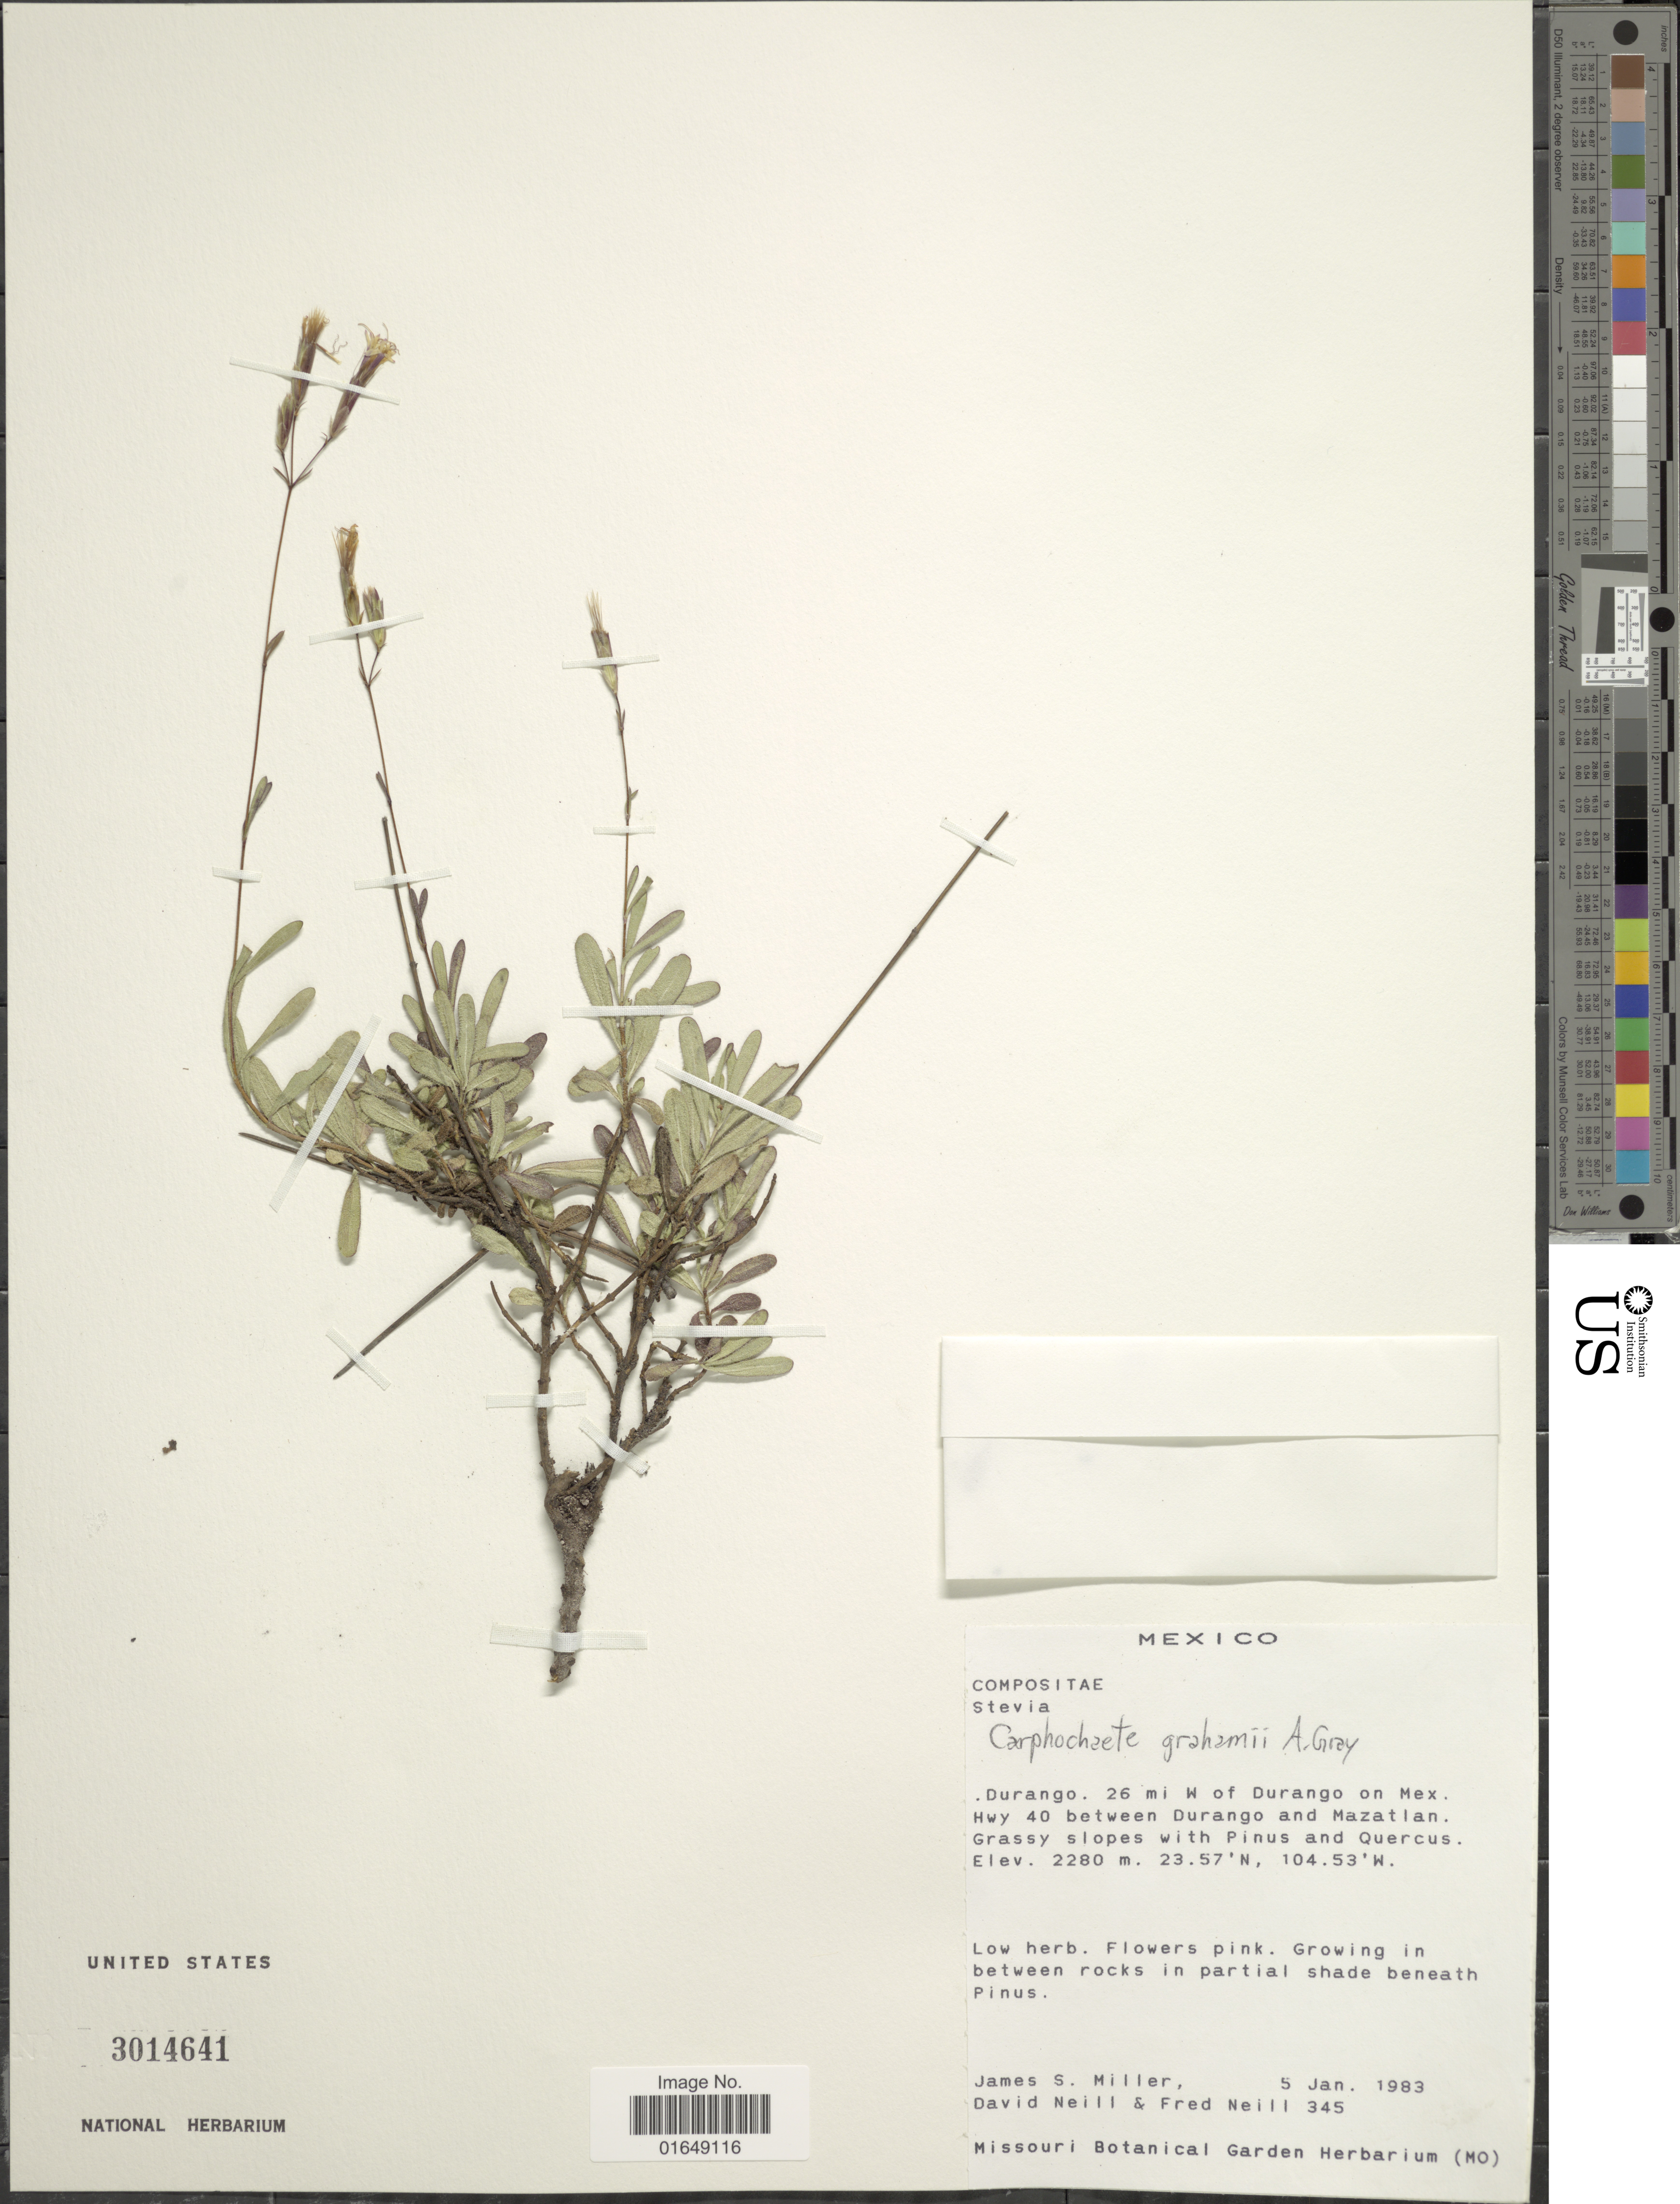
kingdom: Plantae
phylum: Tracheophyta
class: Magnoliopsida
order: Asterales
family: Asteraceae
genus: Carphochaete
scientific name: Carphochaete grahamii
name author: A. Gray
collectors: J. S. Miller, D. Neill & F. Neill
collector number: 345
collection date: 1983-01-05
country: Mexico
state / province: Durango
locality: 26 mi W of Durango on Mex. Hwy 40 between Durango and Mazatlan.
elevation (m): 2280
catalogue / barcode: US 3014641